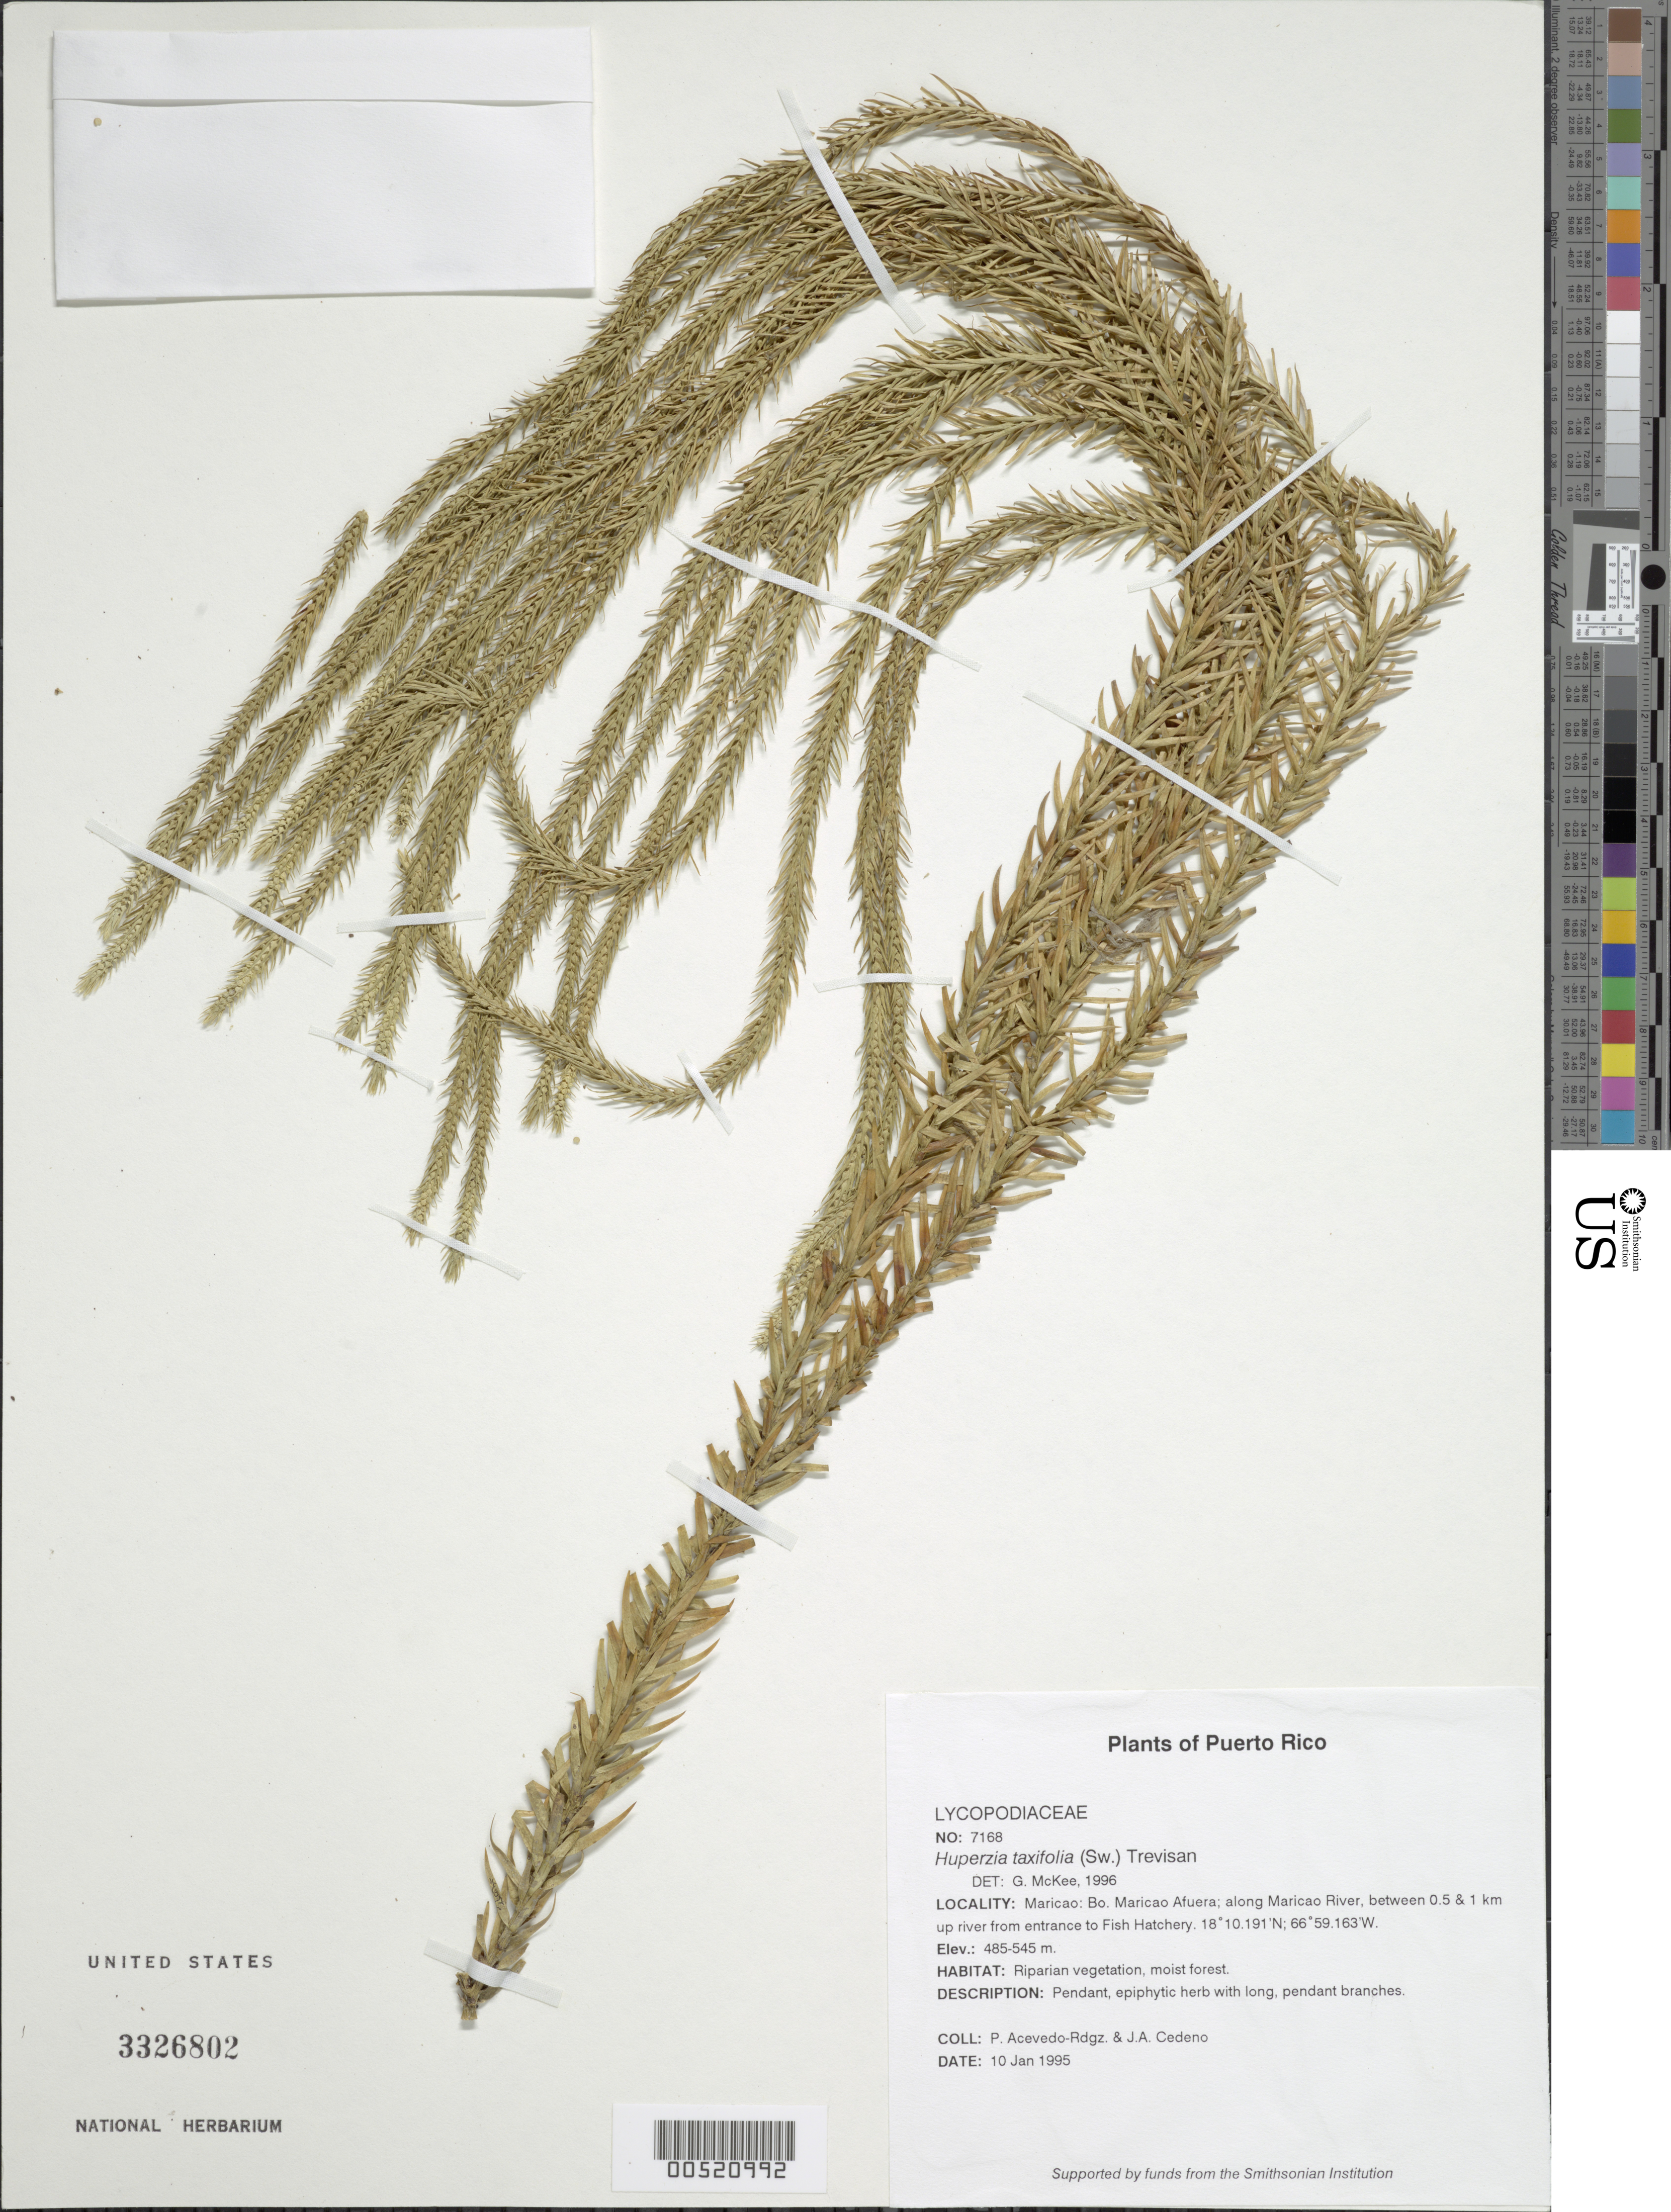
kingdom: Plantae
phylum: Tracheophyta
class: Lycopodiopsida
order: Lycopodiales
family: Lycopodiaceae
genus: Phlegmariurus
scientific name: Phlegmariurus taxifolius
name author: (Sw.) Á. Löve & D. Löve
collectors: P. Acevedo-Rodr. & J. A. Cedeño M.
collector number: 7168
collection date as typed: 10 Jan 1995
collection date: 1995-01-10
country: Puerto Rico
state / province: Maricao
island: Puerto Rico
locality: Maricao: Bo. Maricao Afuera; along Maricao River, between 0.5 & 1 km up river from entrance to Fish Hatchery.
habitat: Riparian vegetation, moist forest.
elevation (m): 485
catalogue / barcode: US 3326802